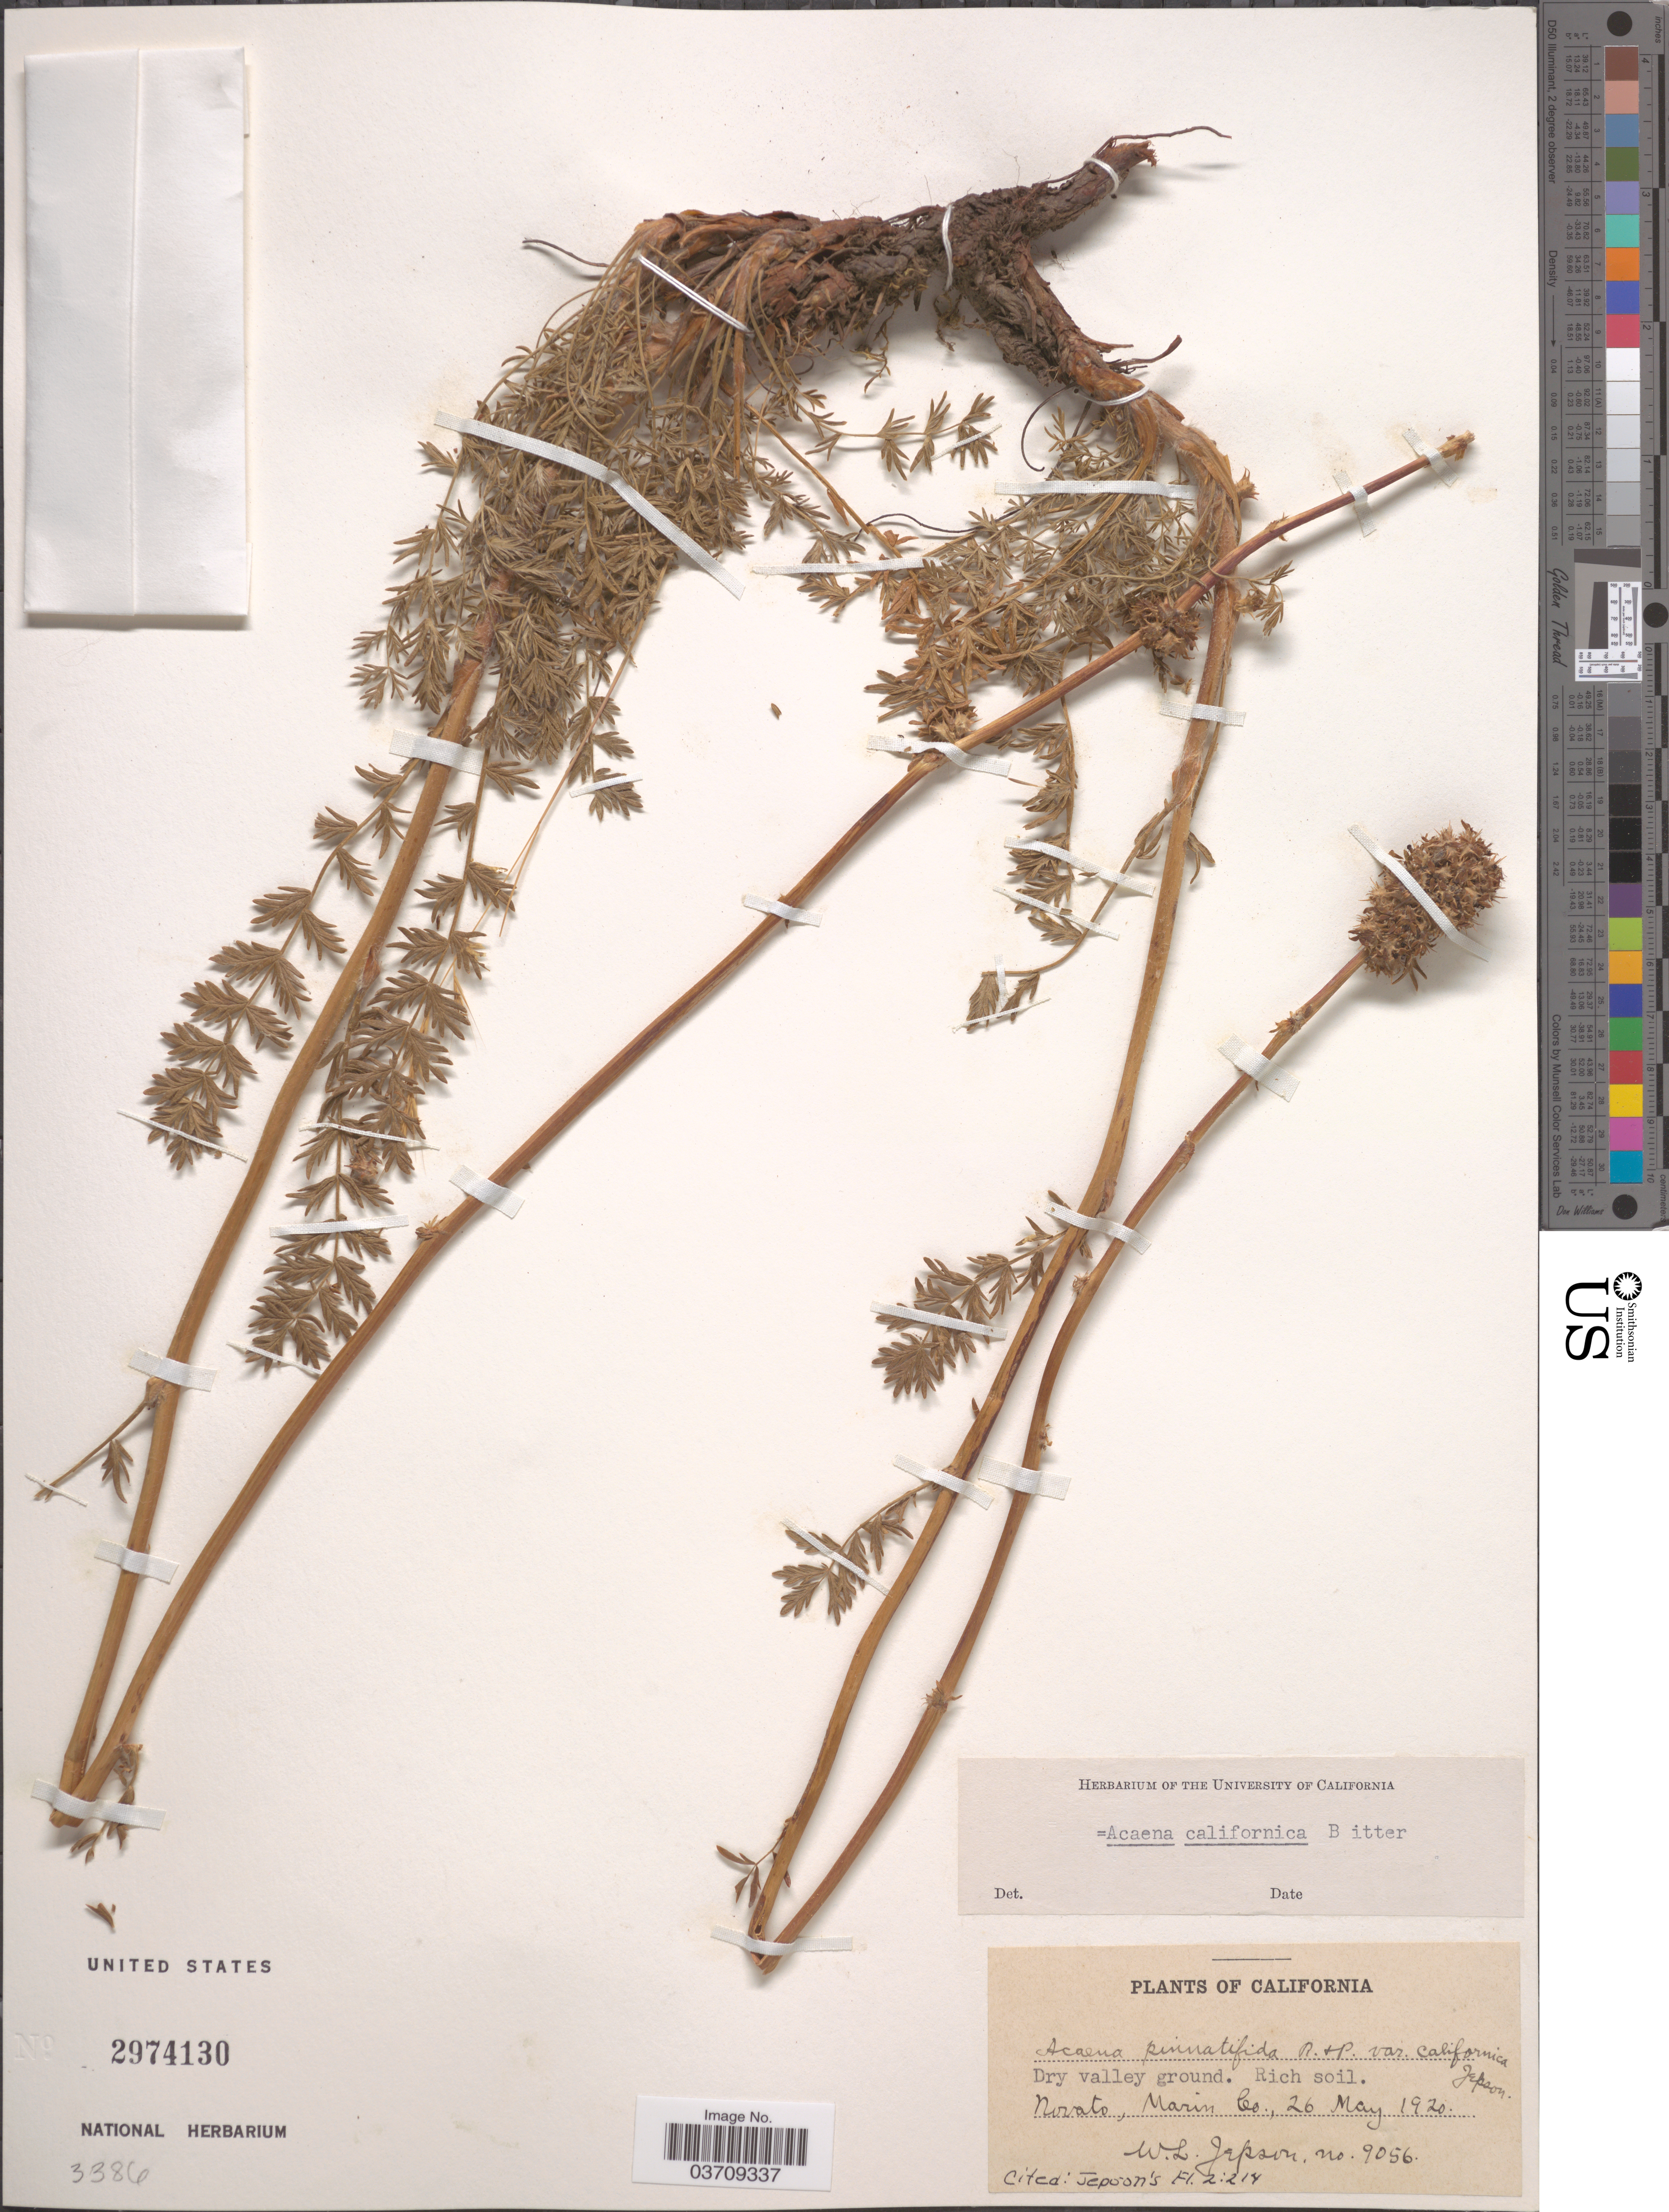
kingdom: Plantae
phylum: Tracheophyta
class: Magnoliopsida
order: Rosales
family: Rosaceae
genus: Acaena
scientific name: Acaena californica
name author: Bitter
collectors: W. L. Jepson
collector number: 9056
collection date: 1920-05-26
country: United States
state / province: California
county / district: Marin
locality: Novato, Marin Co.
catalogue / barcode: US 2974130